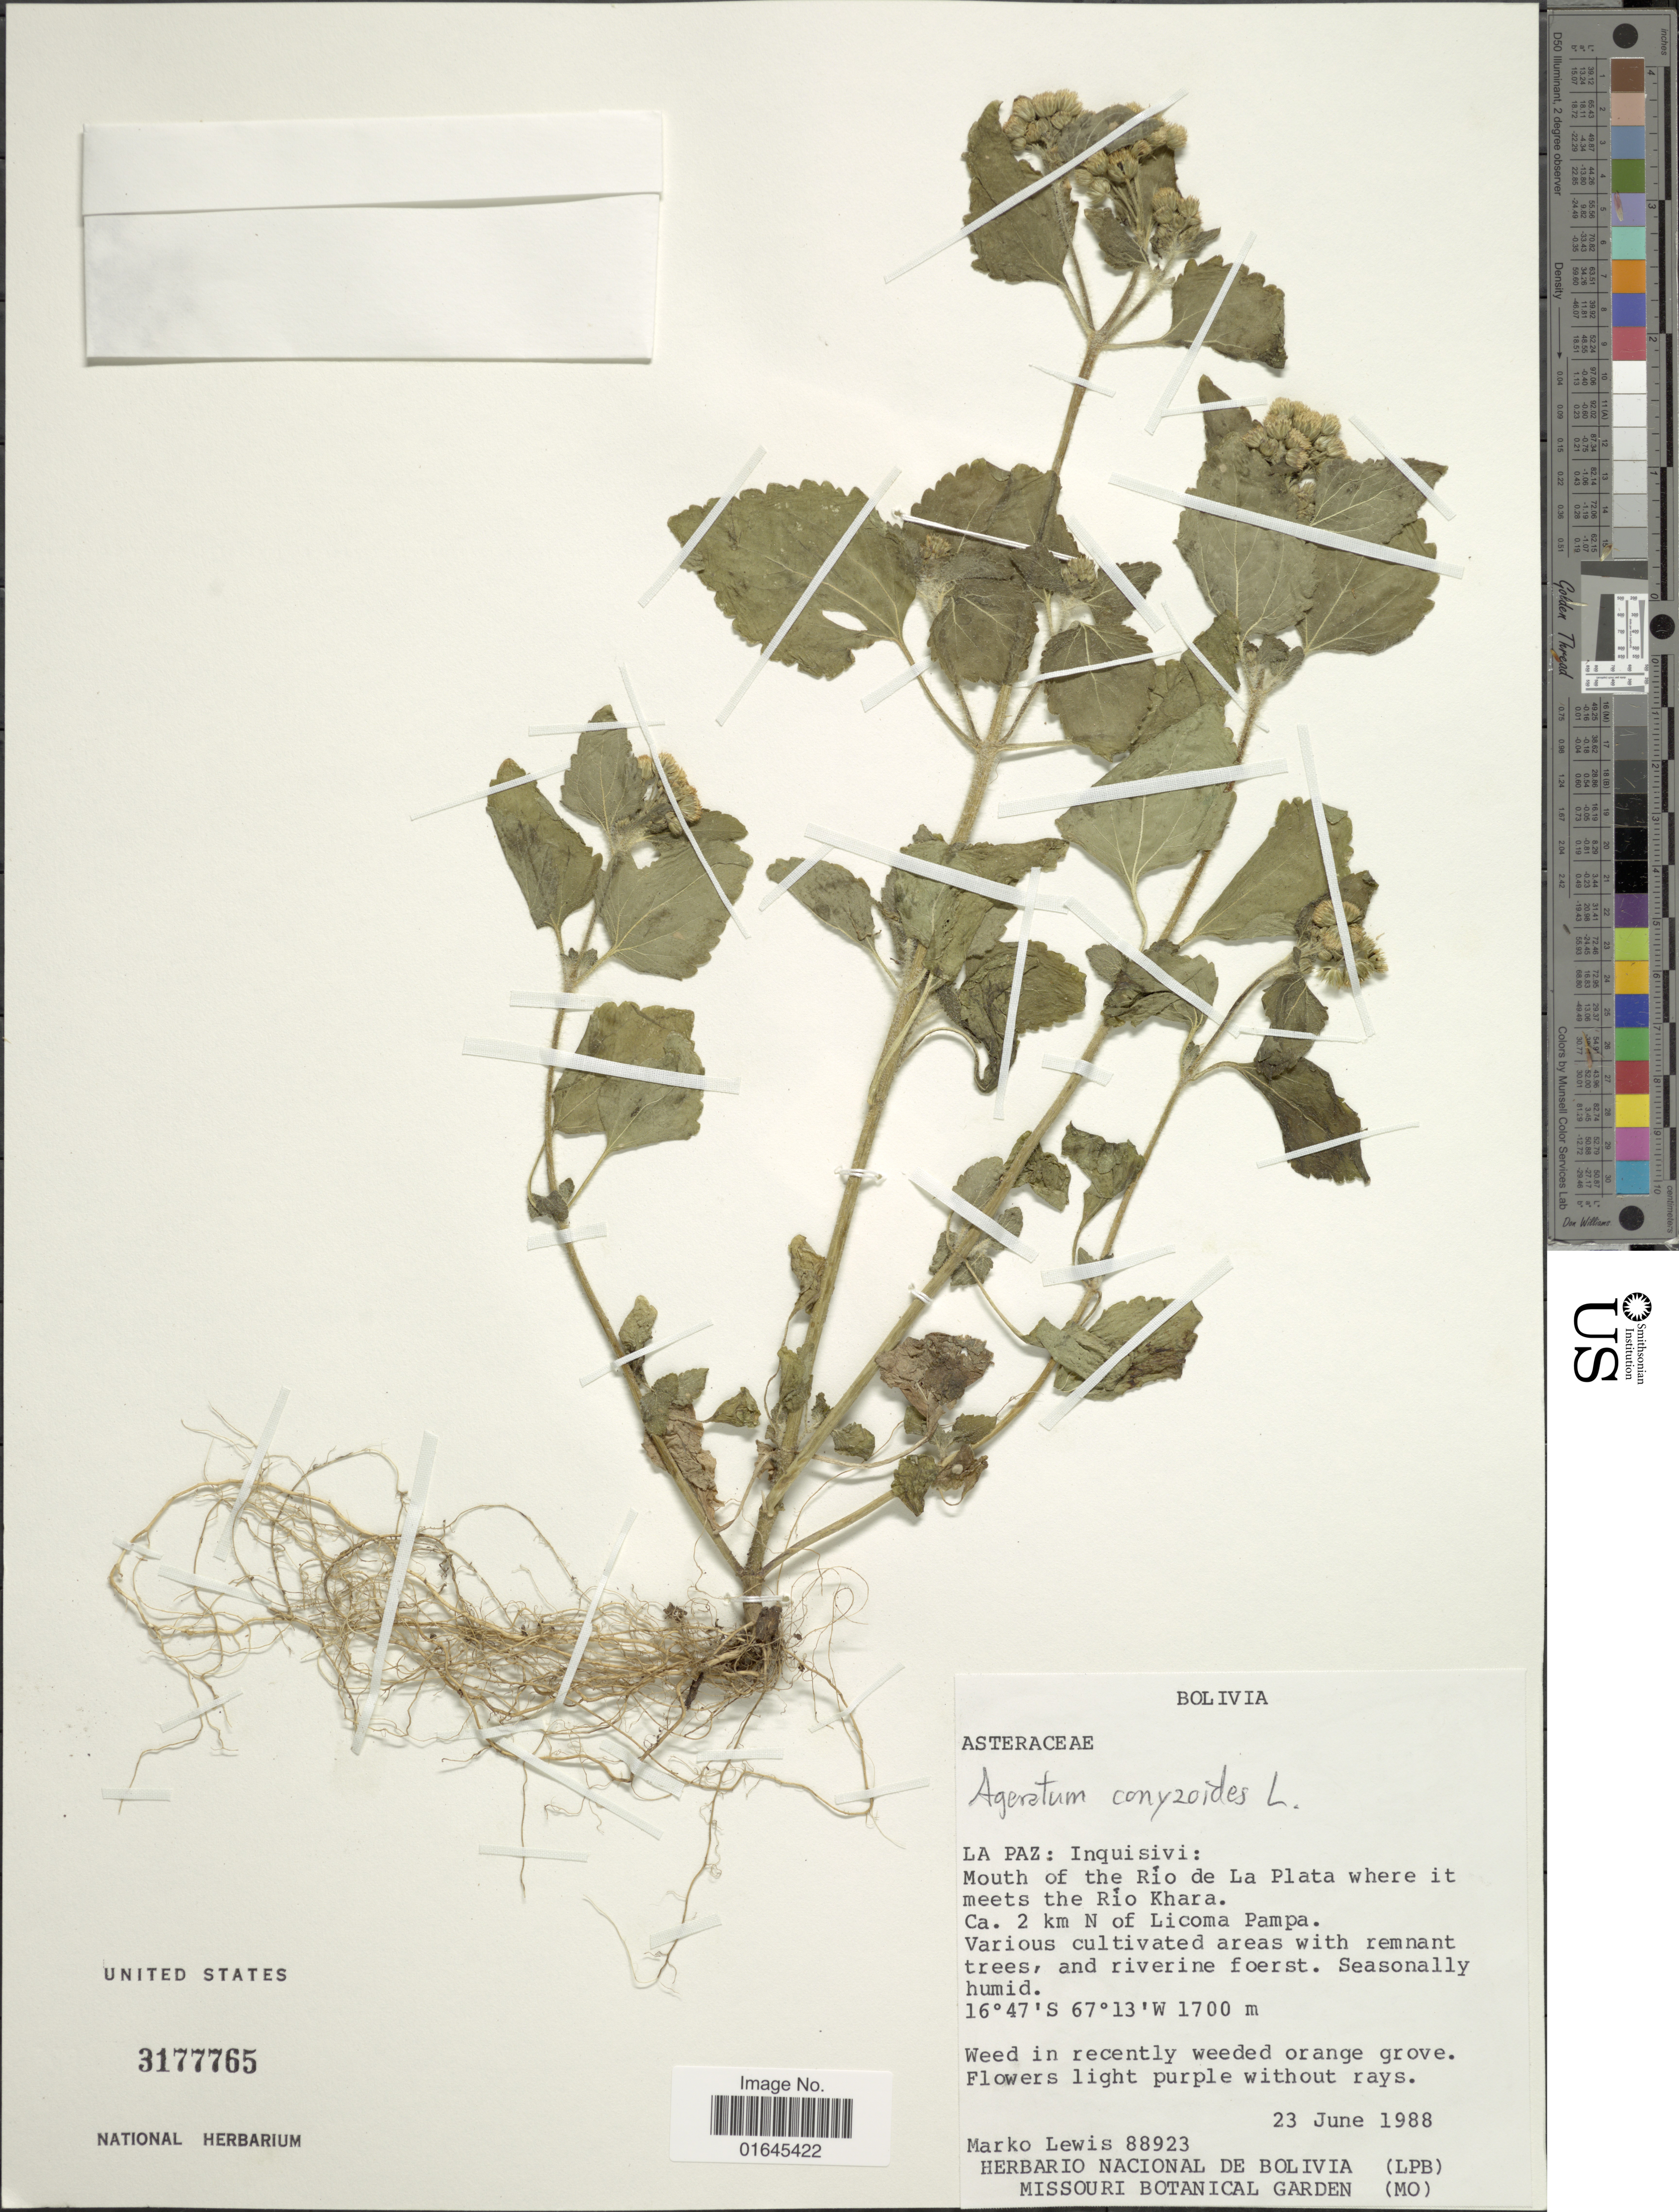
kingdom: Plantae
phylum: Tracheophyta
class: Magnoliopsida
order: Asterales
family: Asteraceae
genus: Ageratum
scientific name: Ageratum conyzoides subsp. conyzoides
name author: L.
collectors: M. A. Lewis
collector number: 88923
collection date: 1988-06-23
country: Bolivia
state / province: La Paz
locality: Inquisivi: Mouth of the Río de La Plata where its meets the Río Khara, Ca. 2 km N of Licoma Pampa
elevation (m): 1700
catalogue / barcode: US 3177765